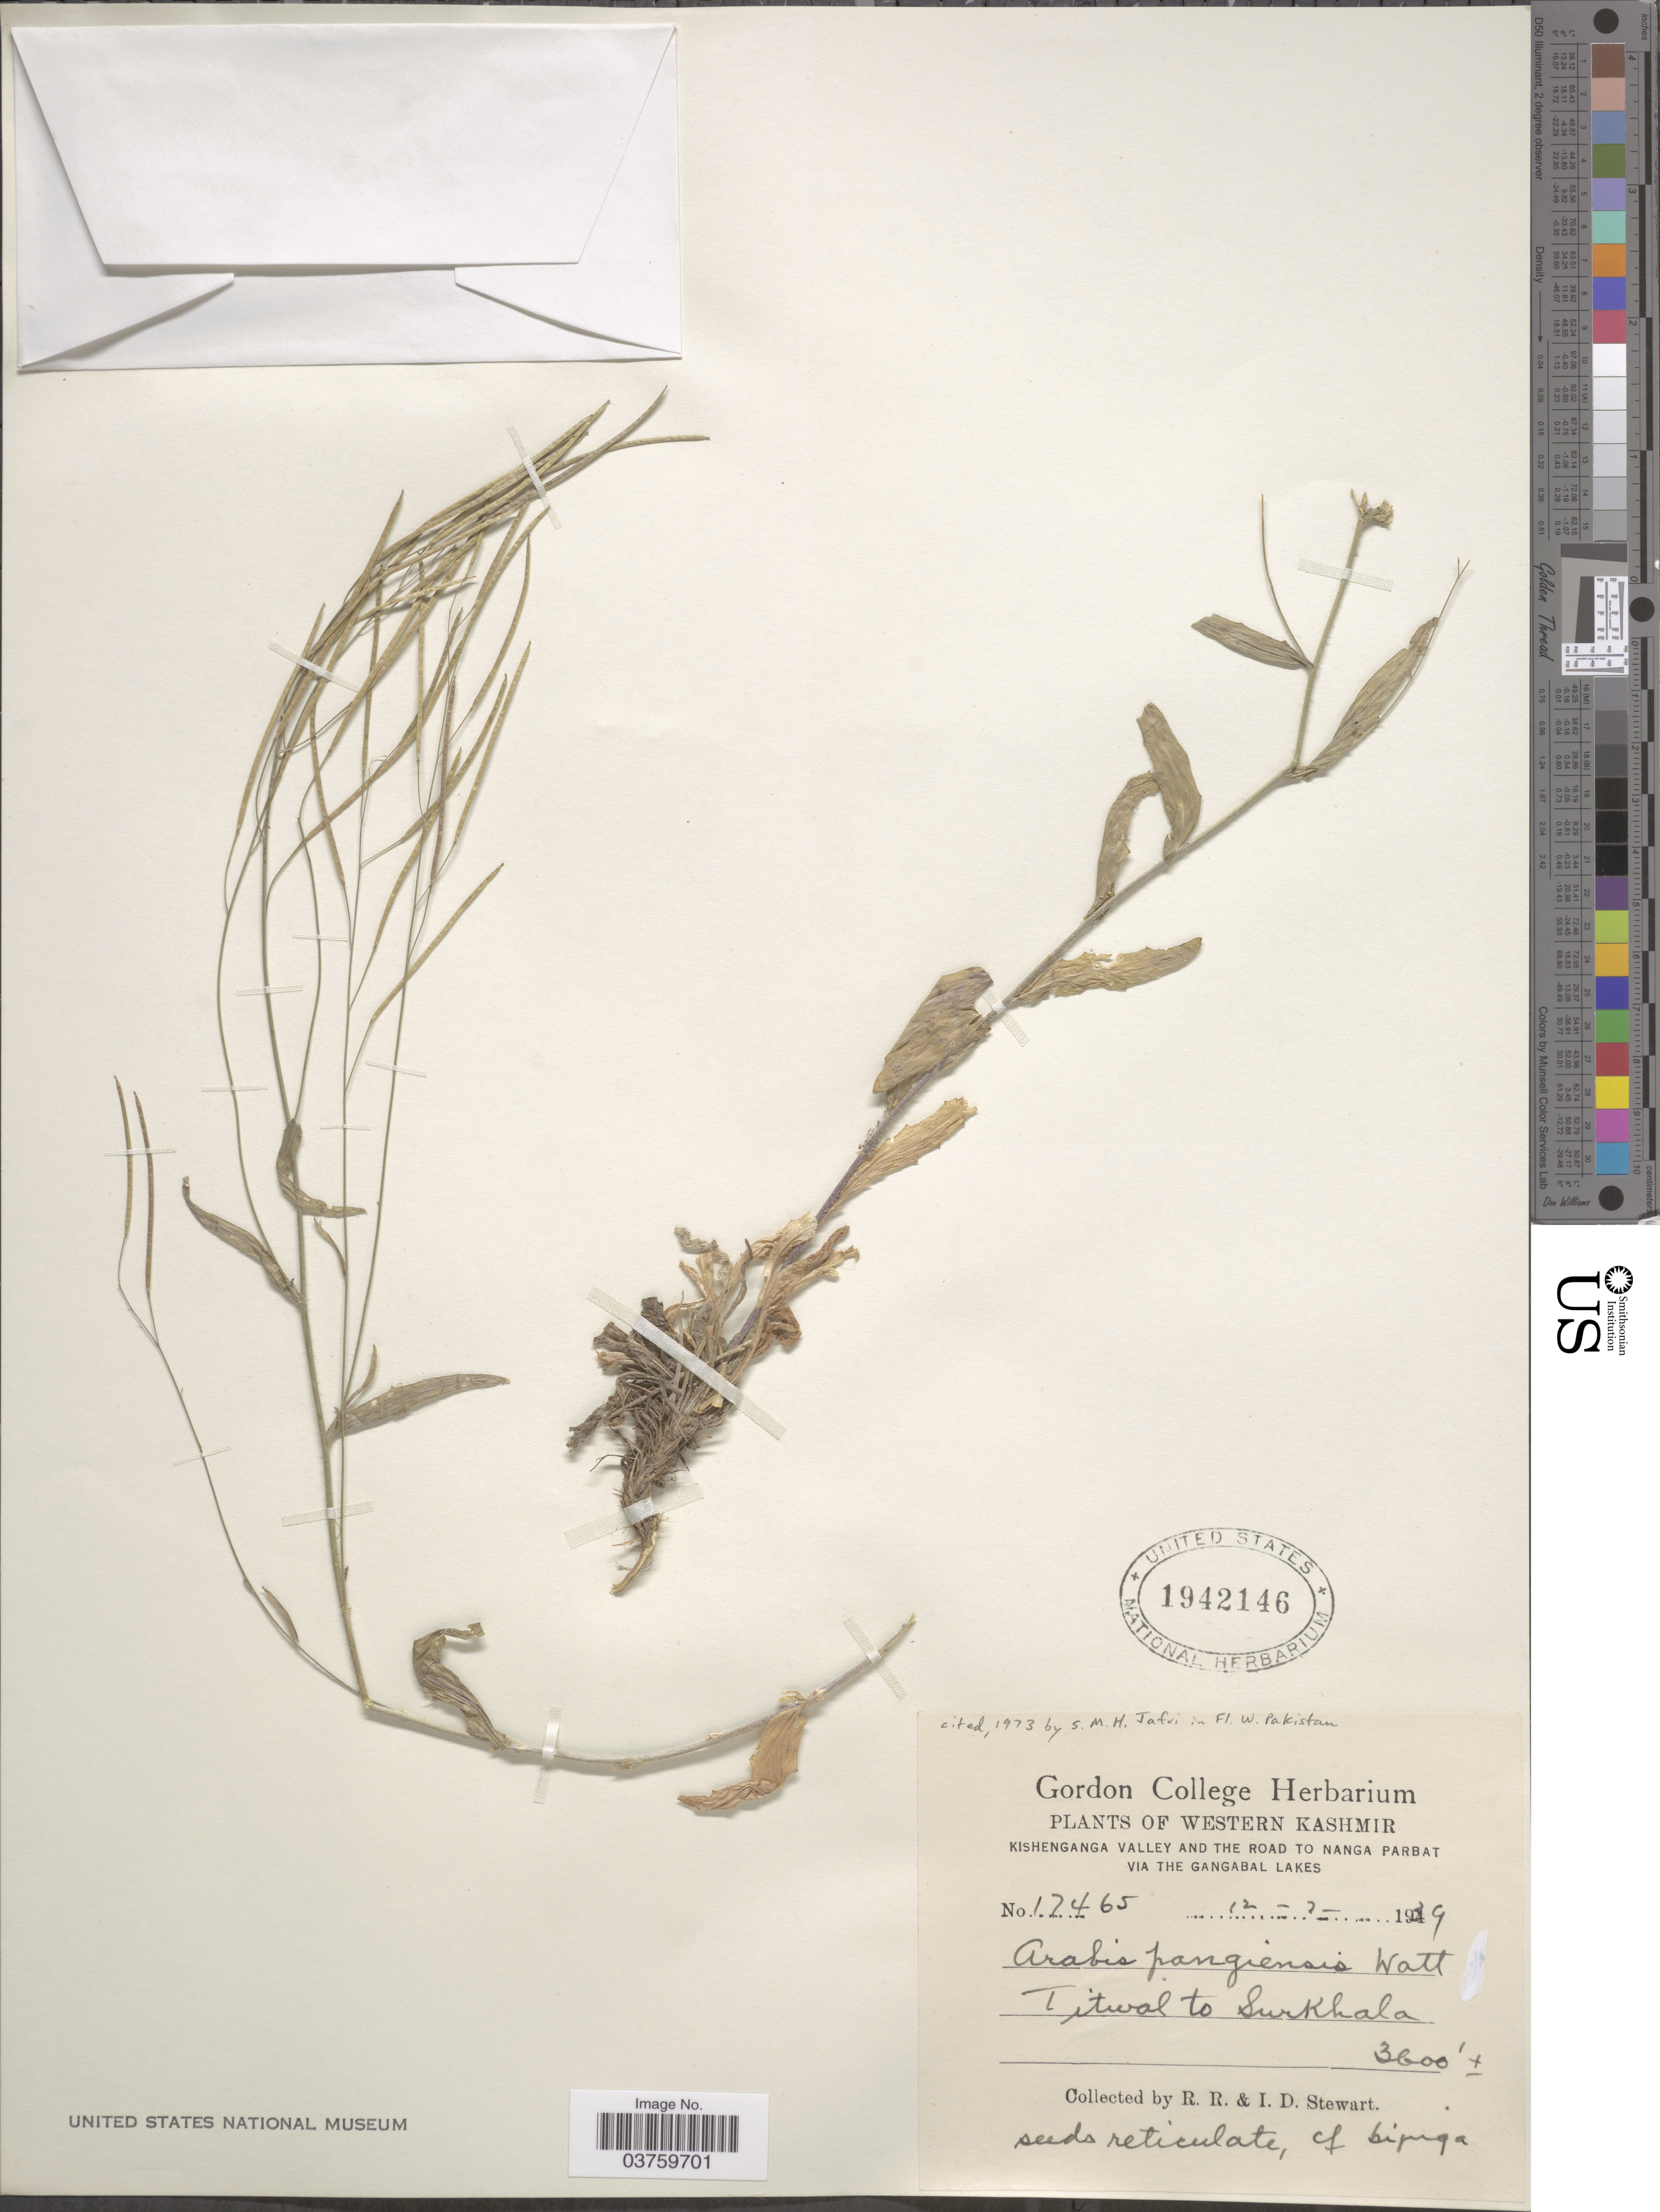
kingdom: Plantae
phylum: Tracheophyta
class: Magnoliopsida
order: Brassicales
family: Brassicaceae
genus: Arabis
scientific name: Arabis pangiensis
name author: G. Watt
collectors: R. Stewart & I. Stewart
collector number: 17465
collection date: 1939-07-12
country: India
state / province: Jammu and Kashmir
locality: Western Kashmir. Kishenganga Valley and The Road to Nanga Parbat via The Gangabal Lakes. Titival to Surkhala.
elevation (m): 1097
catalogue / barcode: US 1942146